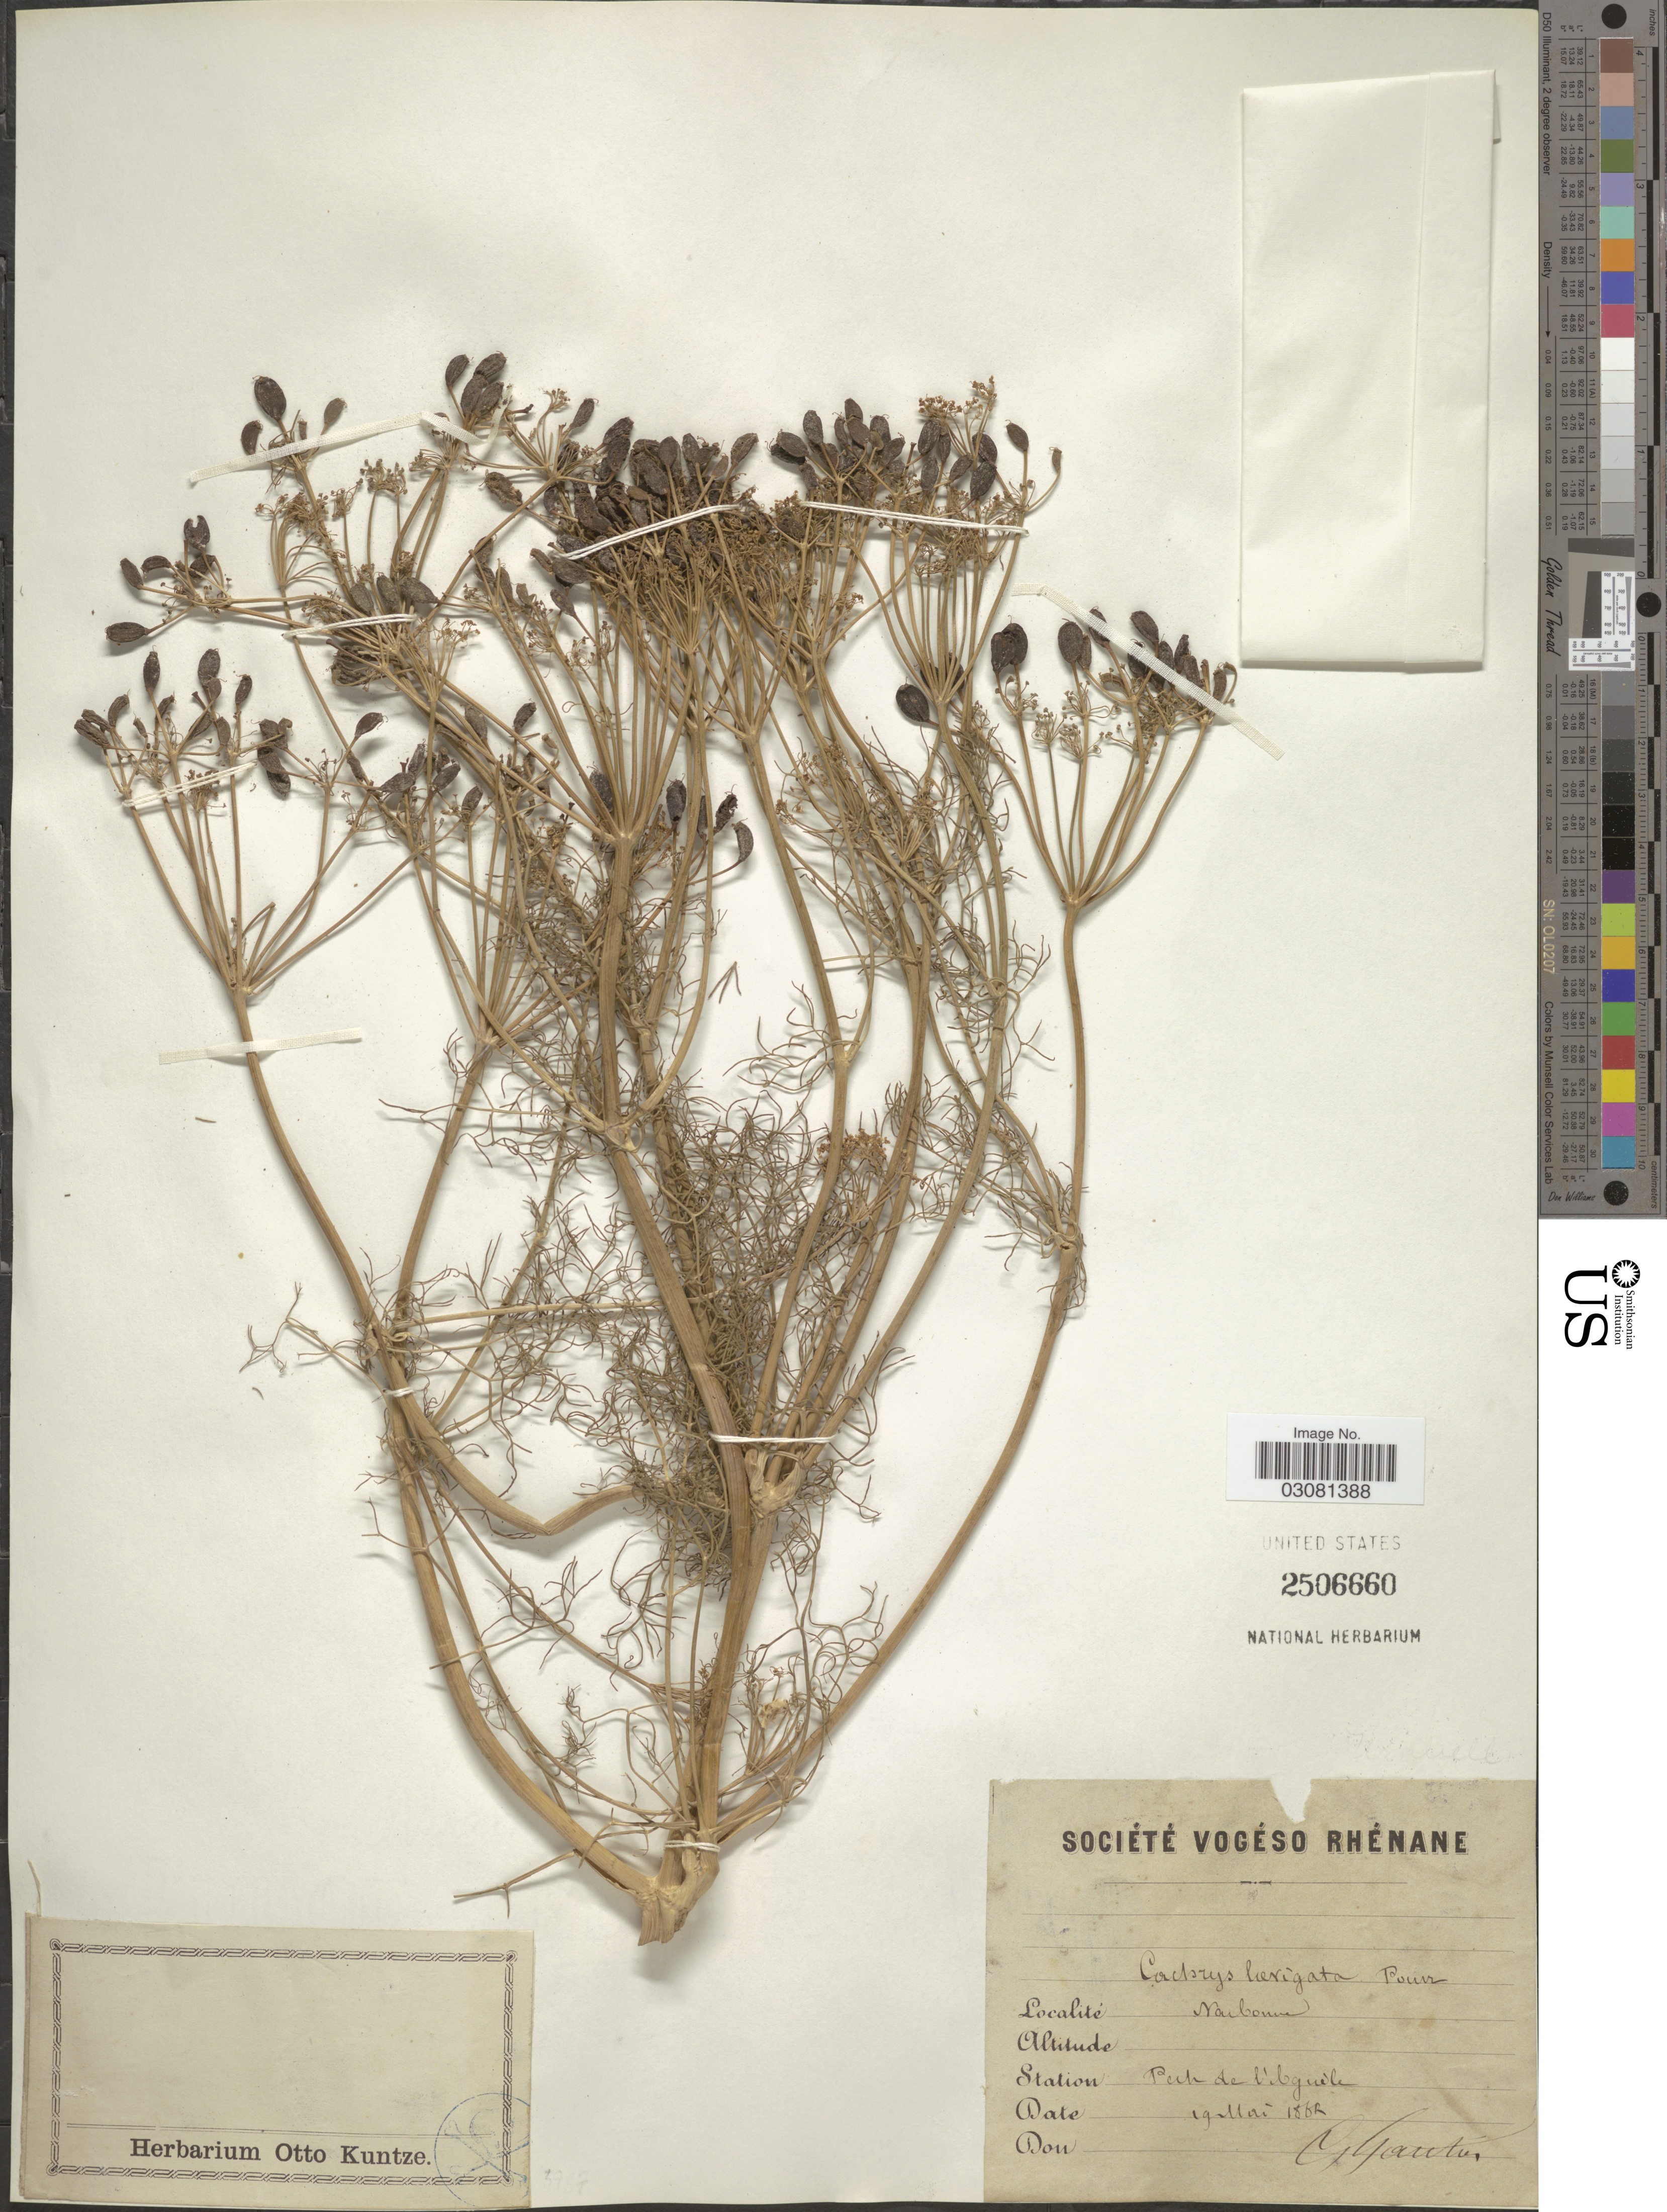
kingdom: Plantae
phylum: Tracheophyta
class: Magnoliopsida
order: Apiales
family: Apiaceae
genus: Cachrys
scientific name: Cachrys laevigata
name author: Lam.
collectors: G. Gautier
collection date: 1882-05-19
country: France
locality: Narbonne. Pech de l'lguéle. [interpreted]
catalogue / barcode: US 2506660